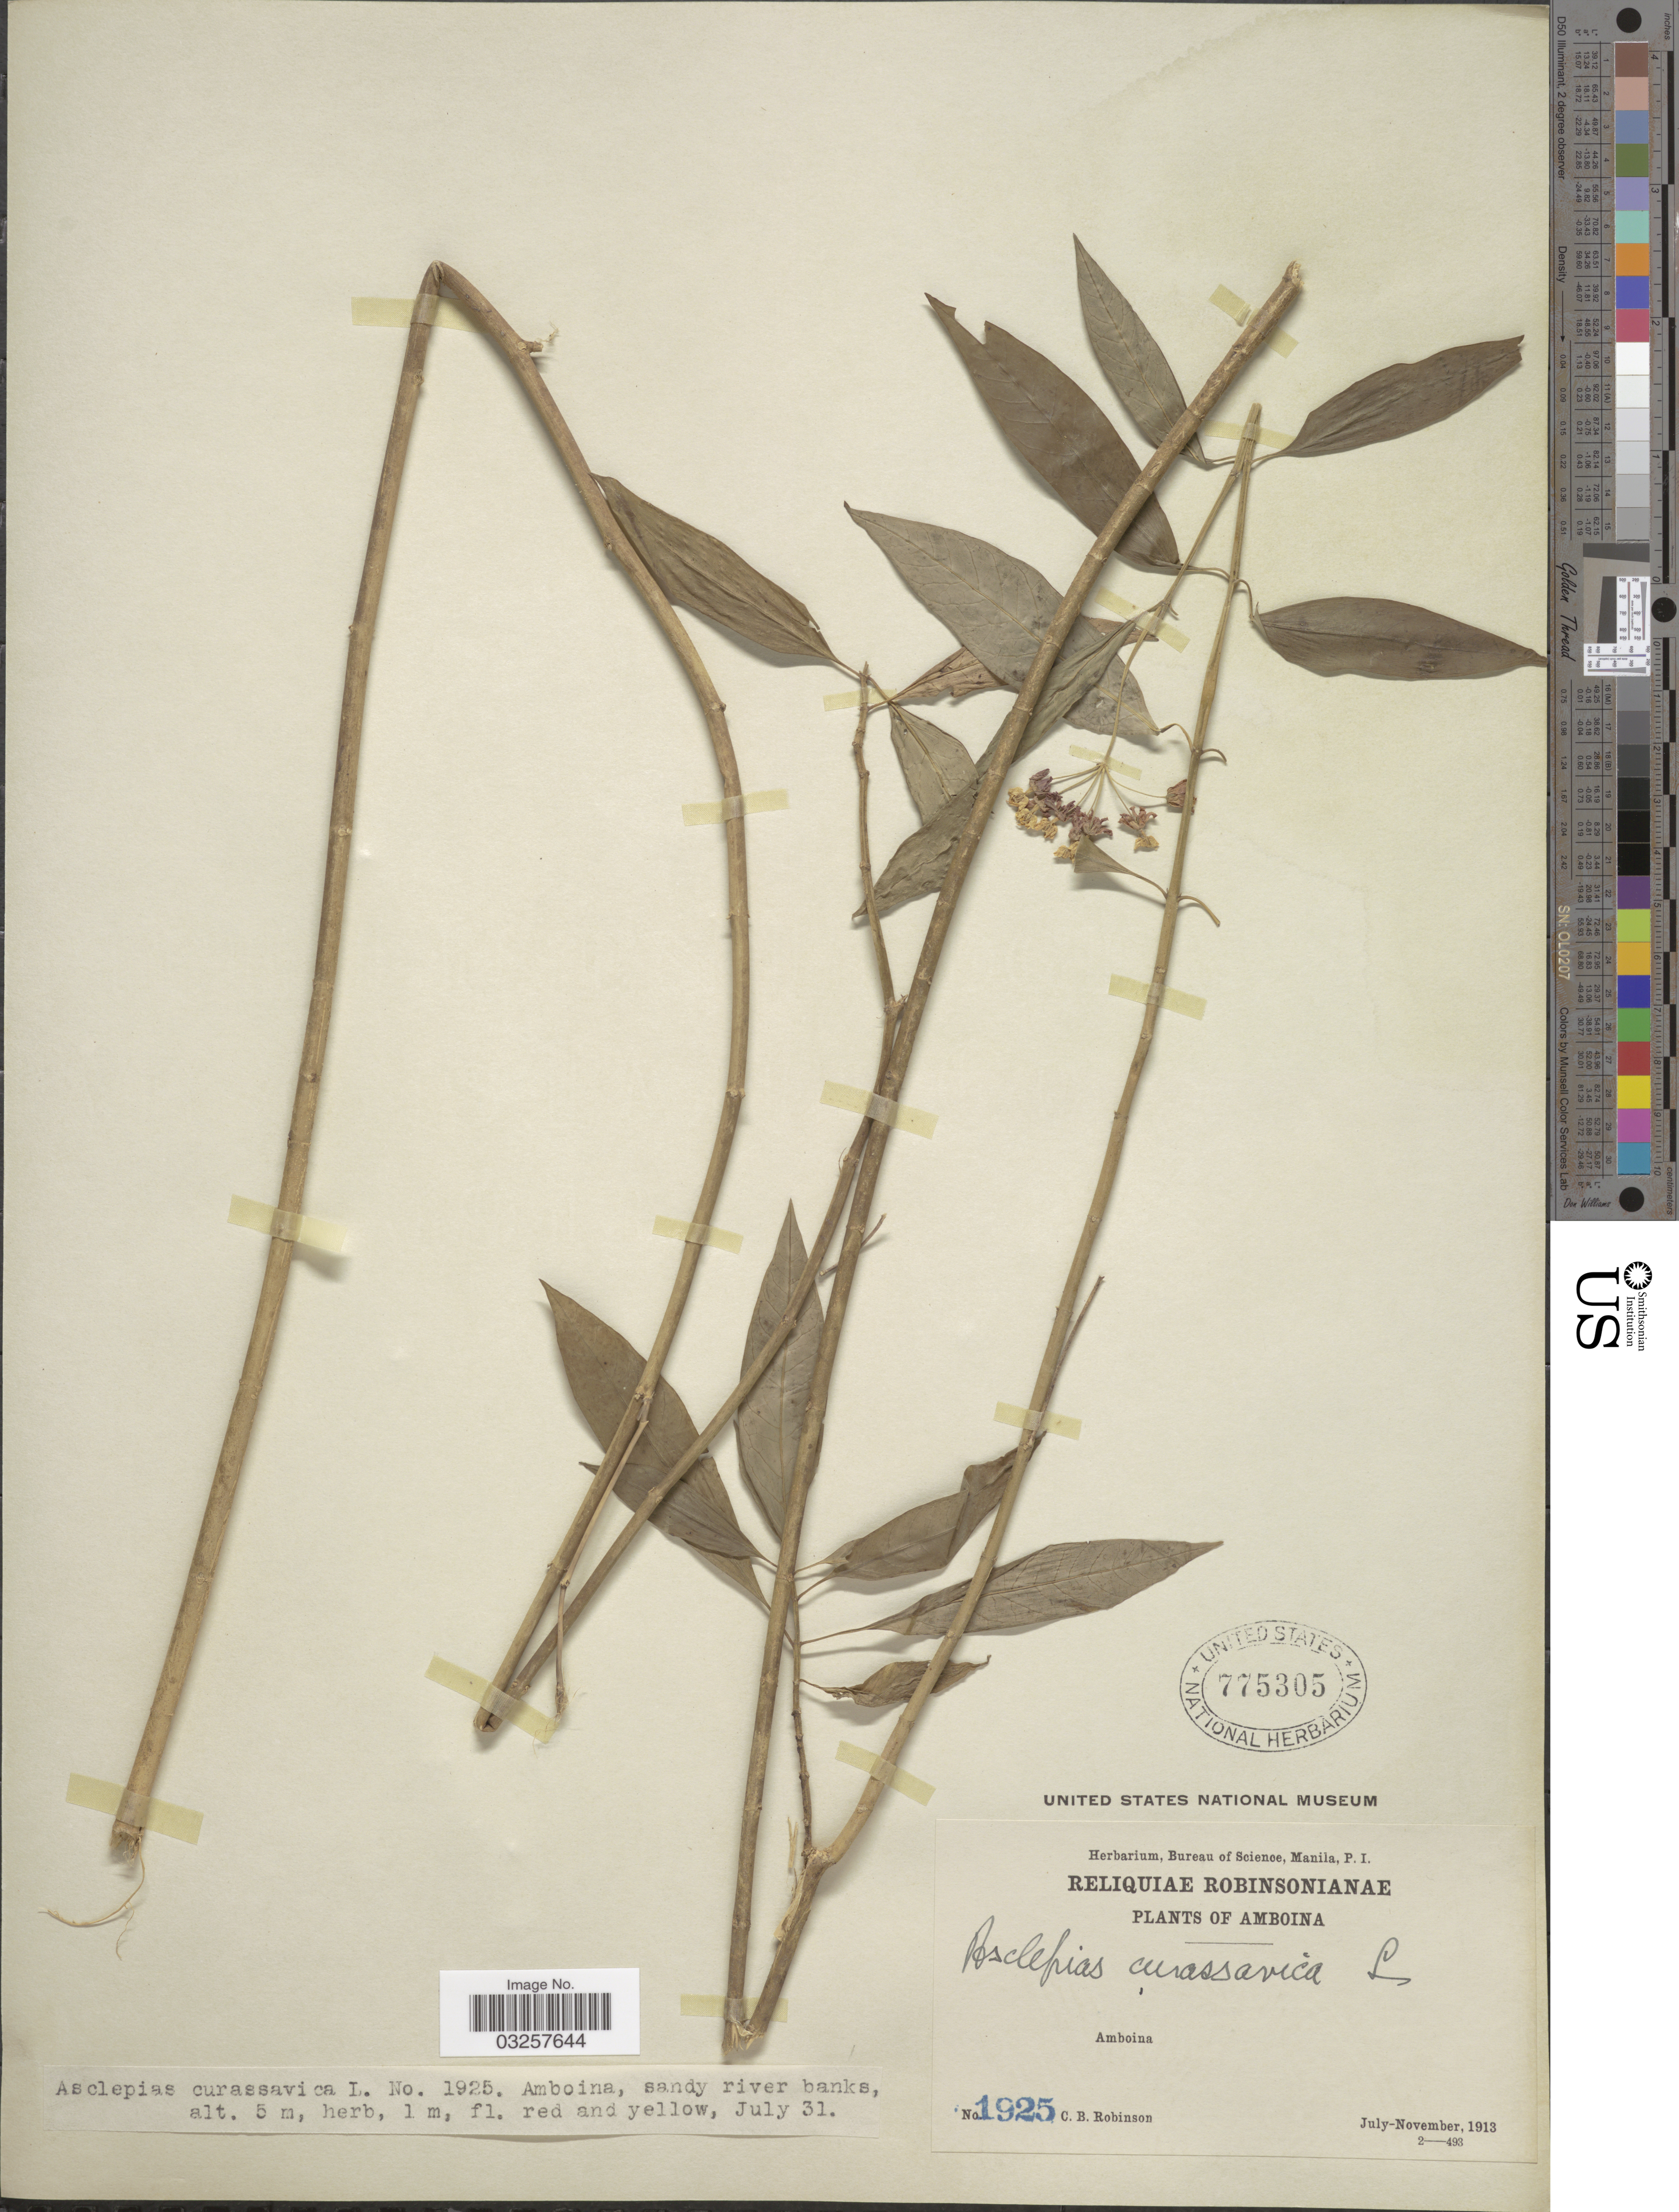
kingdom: Plantae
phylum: Tracheophyta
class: Magnoliopsida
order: Gentianales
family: Apocynaceae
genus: Asclepias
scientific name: Asclepias curassavica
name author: L.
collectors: C. Robinson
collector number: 1925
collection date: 1913-07-31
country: Indonesia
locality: Amboina, sandy river banks.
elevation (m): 5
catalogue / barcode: US 775305